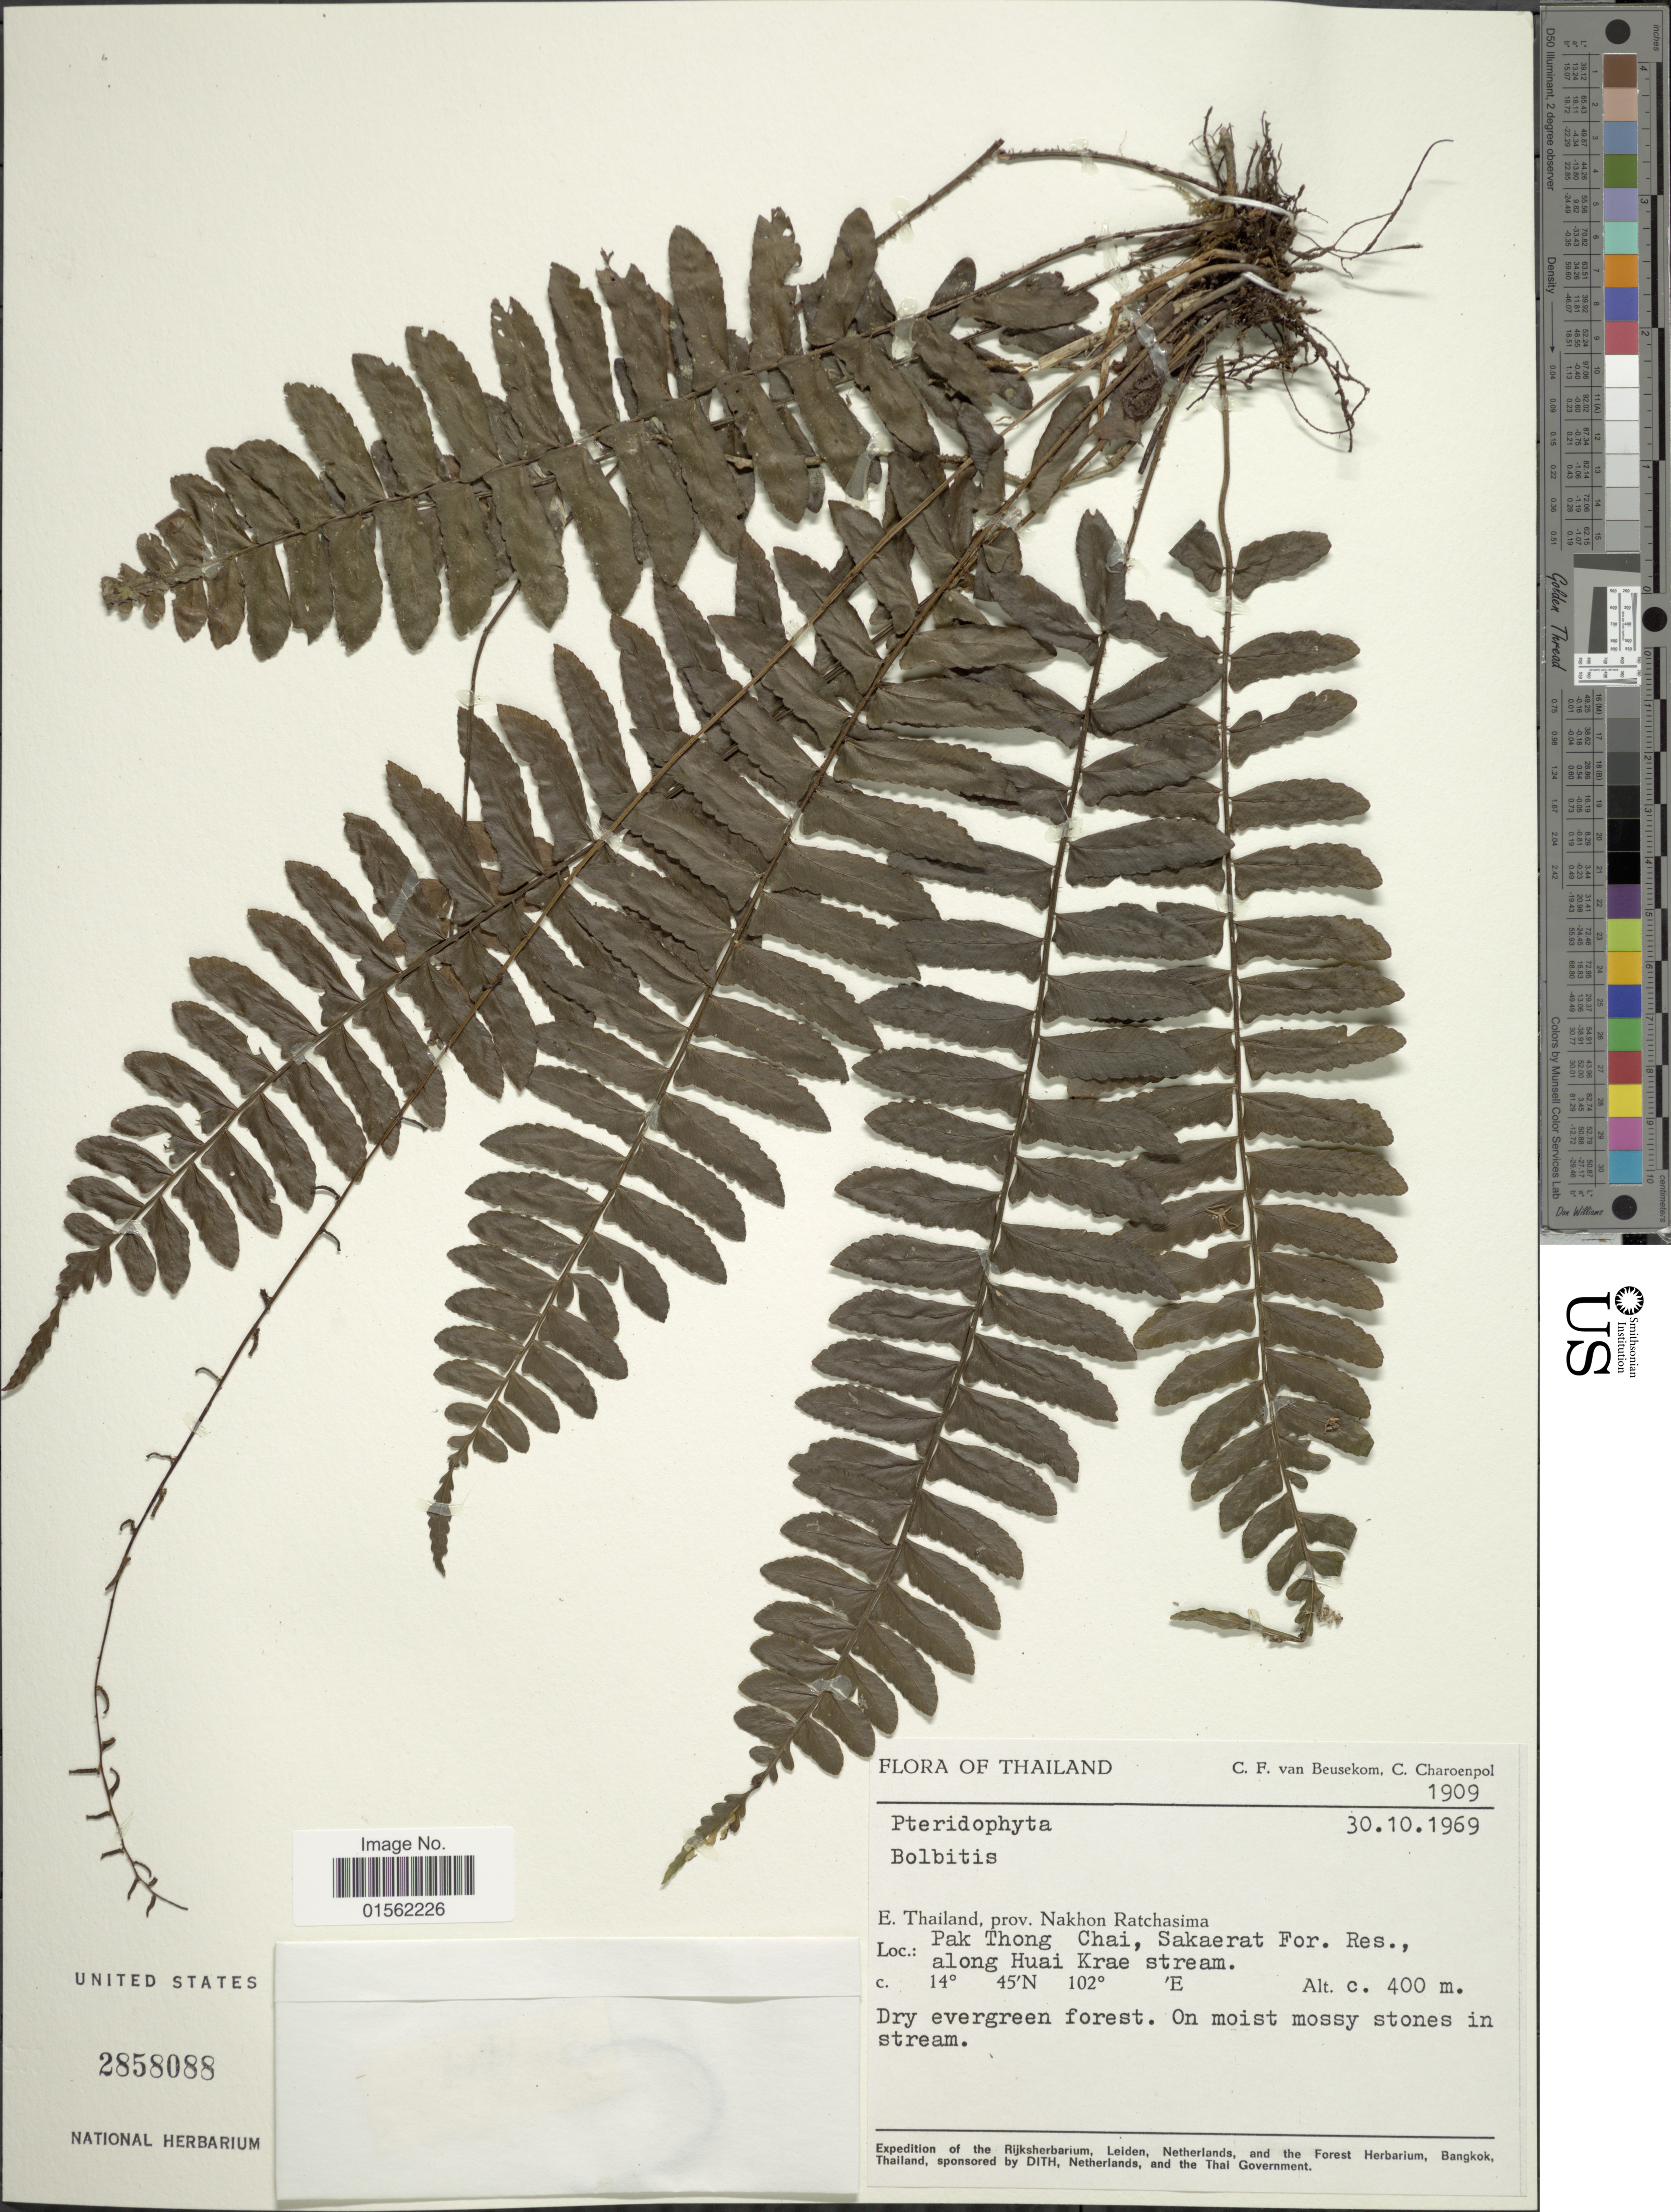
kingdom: Plantae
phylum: Tracheophyta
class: Polypodiopsida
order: Polypodiales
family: Dryopteridaceae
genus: Bolbitis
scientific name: Bolbitis appendiculata var. appendiculata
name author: (Willd.) K. Iwats.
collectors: C. F. Beusekom & C. Charoenpol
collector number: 1909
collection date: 1969-10-30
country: Thailand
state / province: Nakhon Ratchasima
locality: E. Thailand, Pak Thong Chai, Sakaerat For. Res., along Huai Krae stream.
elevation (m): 400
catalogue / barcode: US 2858088